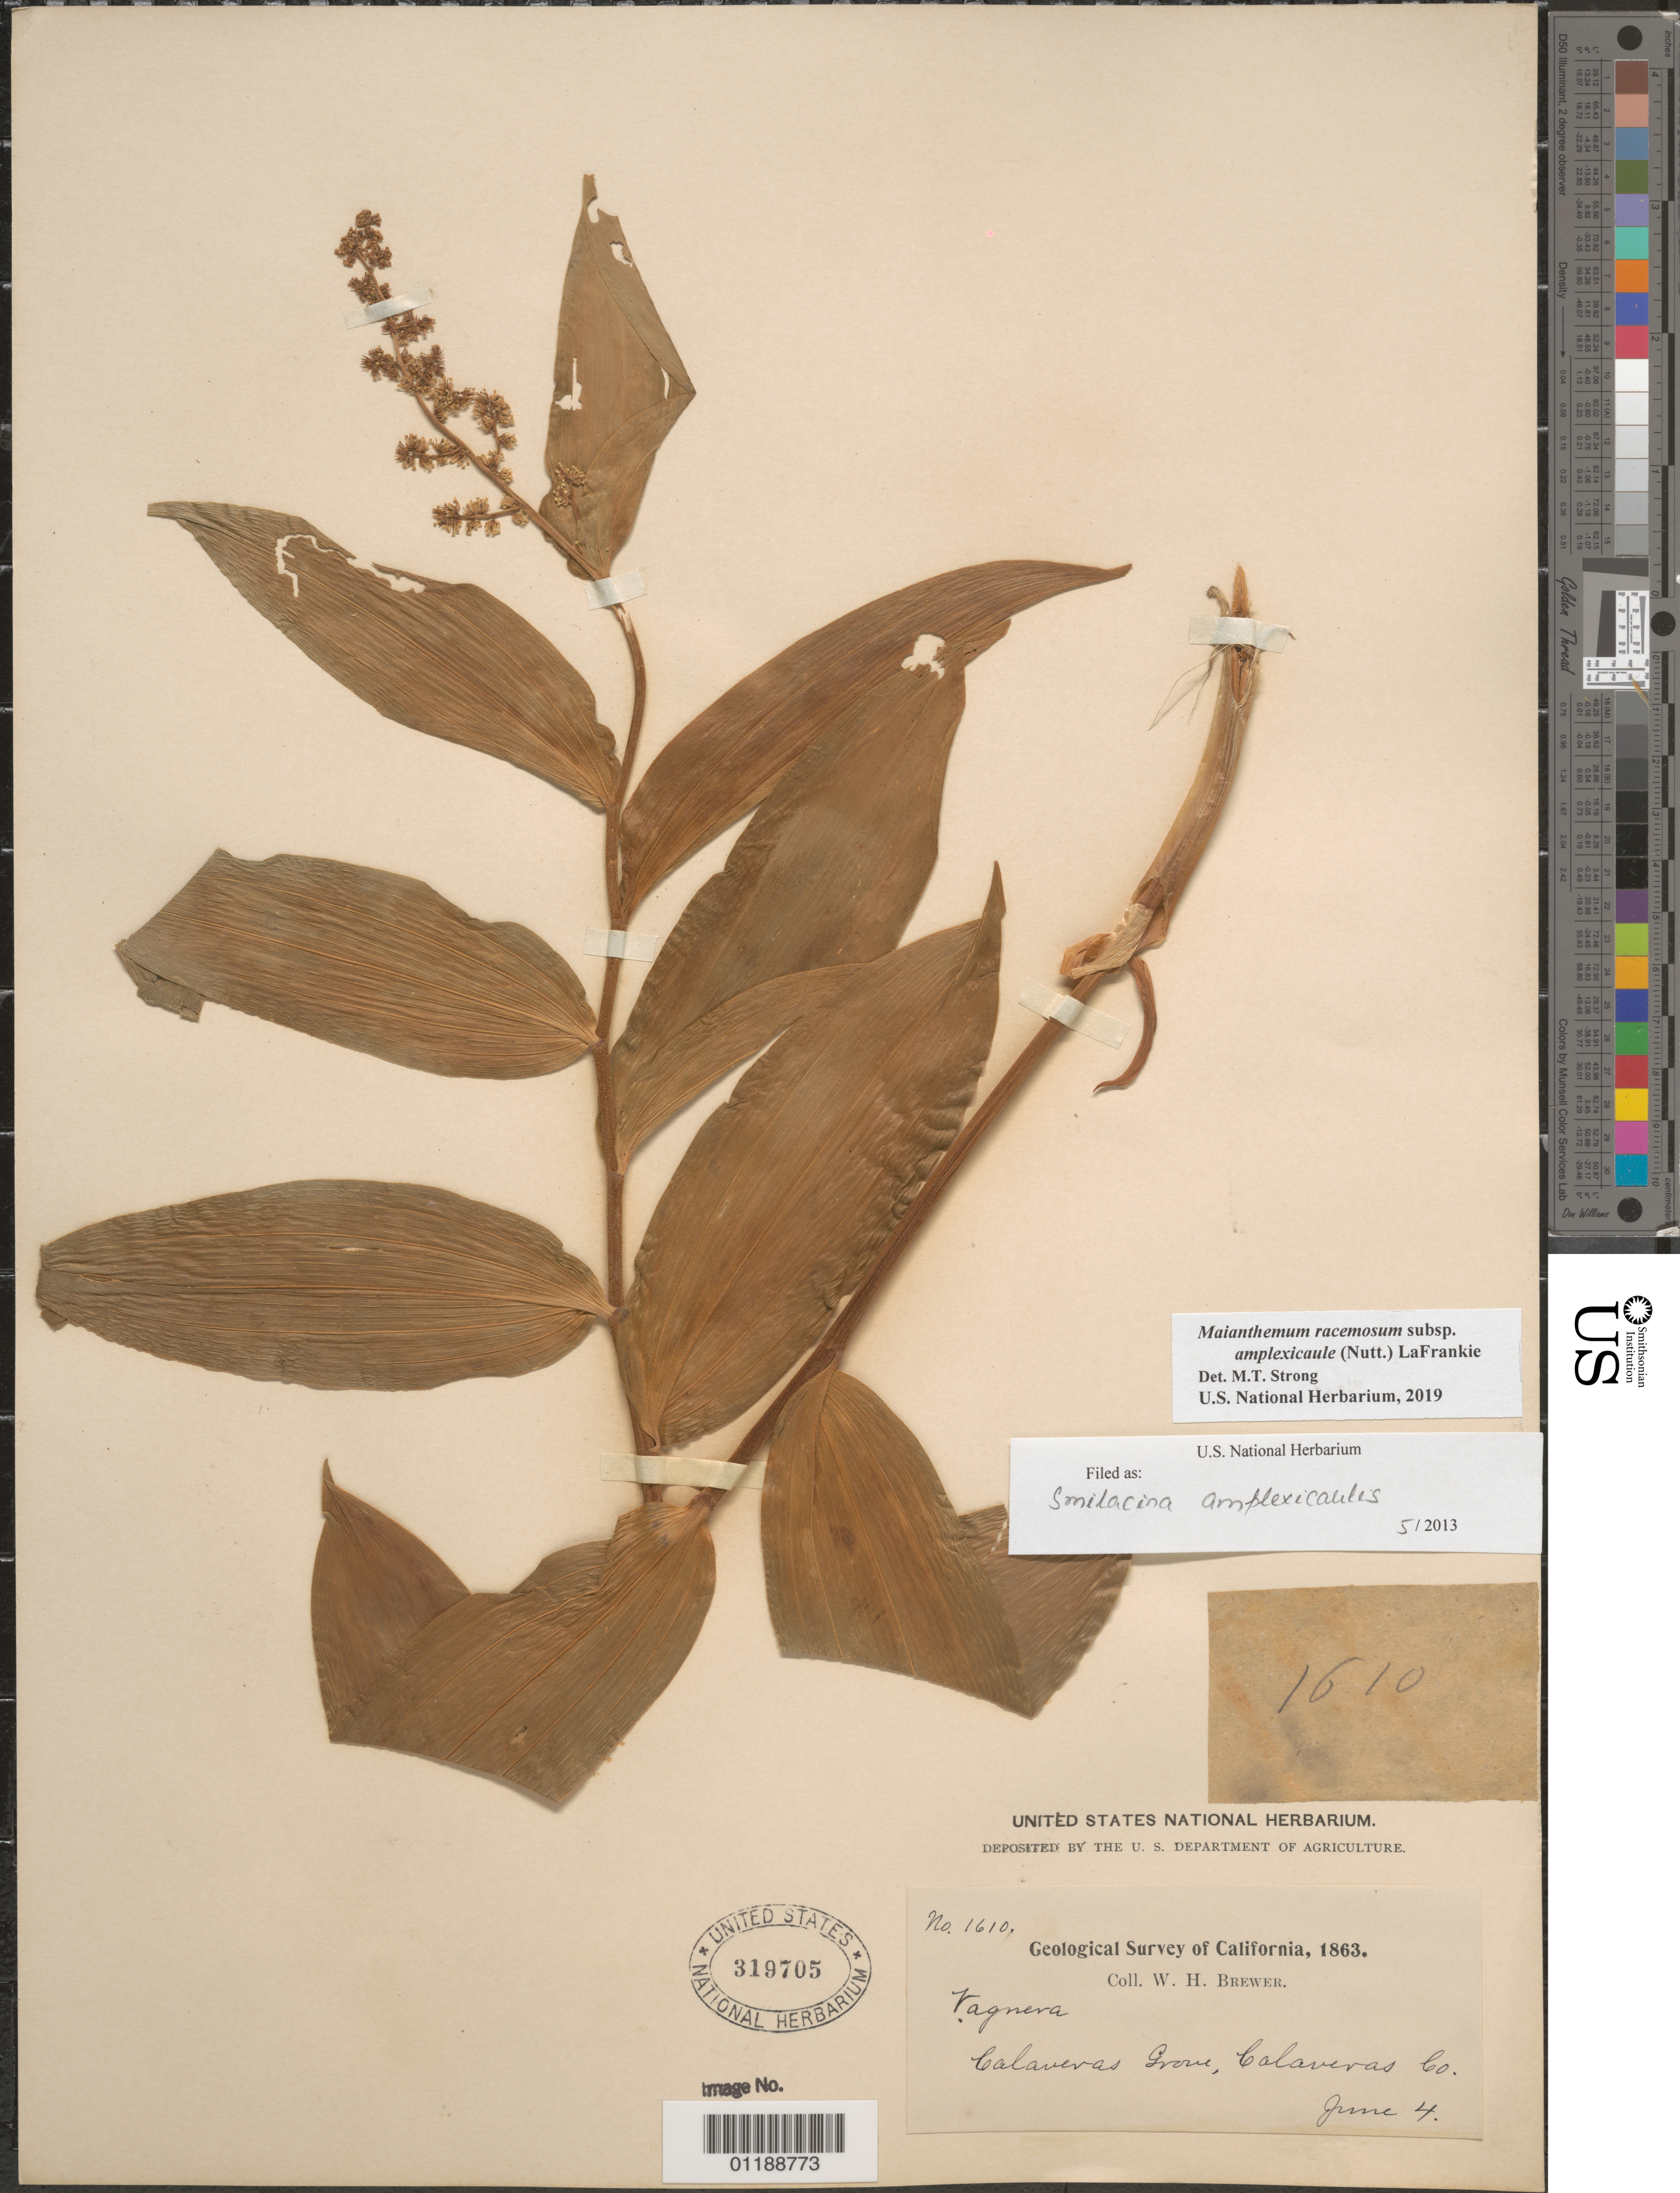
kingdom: Plantae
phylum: Tracheophyta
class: Liliopsida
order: Asparagales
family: Asparagaceae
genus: Maianthemum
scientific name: Maianthemum racemosum subsp. amplexicaule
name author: (Nutt.) LaFrankie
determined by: Strong, M. T., (US), Smithsonian Institution - National Museum of Natural History (UNITED STATES)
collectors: W. H. Brewer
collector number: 1610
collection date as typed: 04 Jun 1863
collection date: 1863-06-04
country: United States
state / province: California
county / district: Calaveras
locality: Calaveras Grove.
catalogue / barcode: US 319705